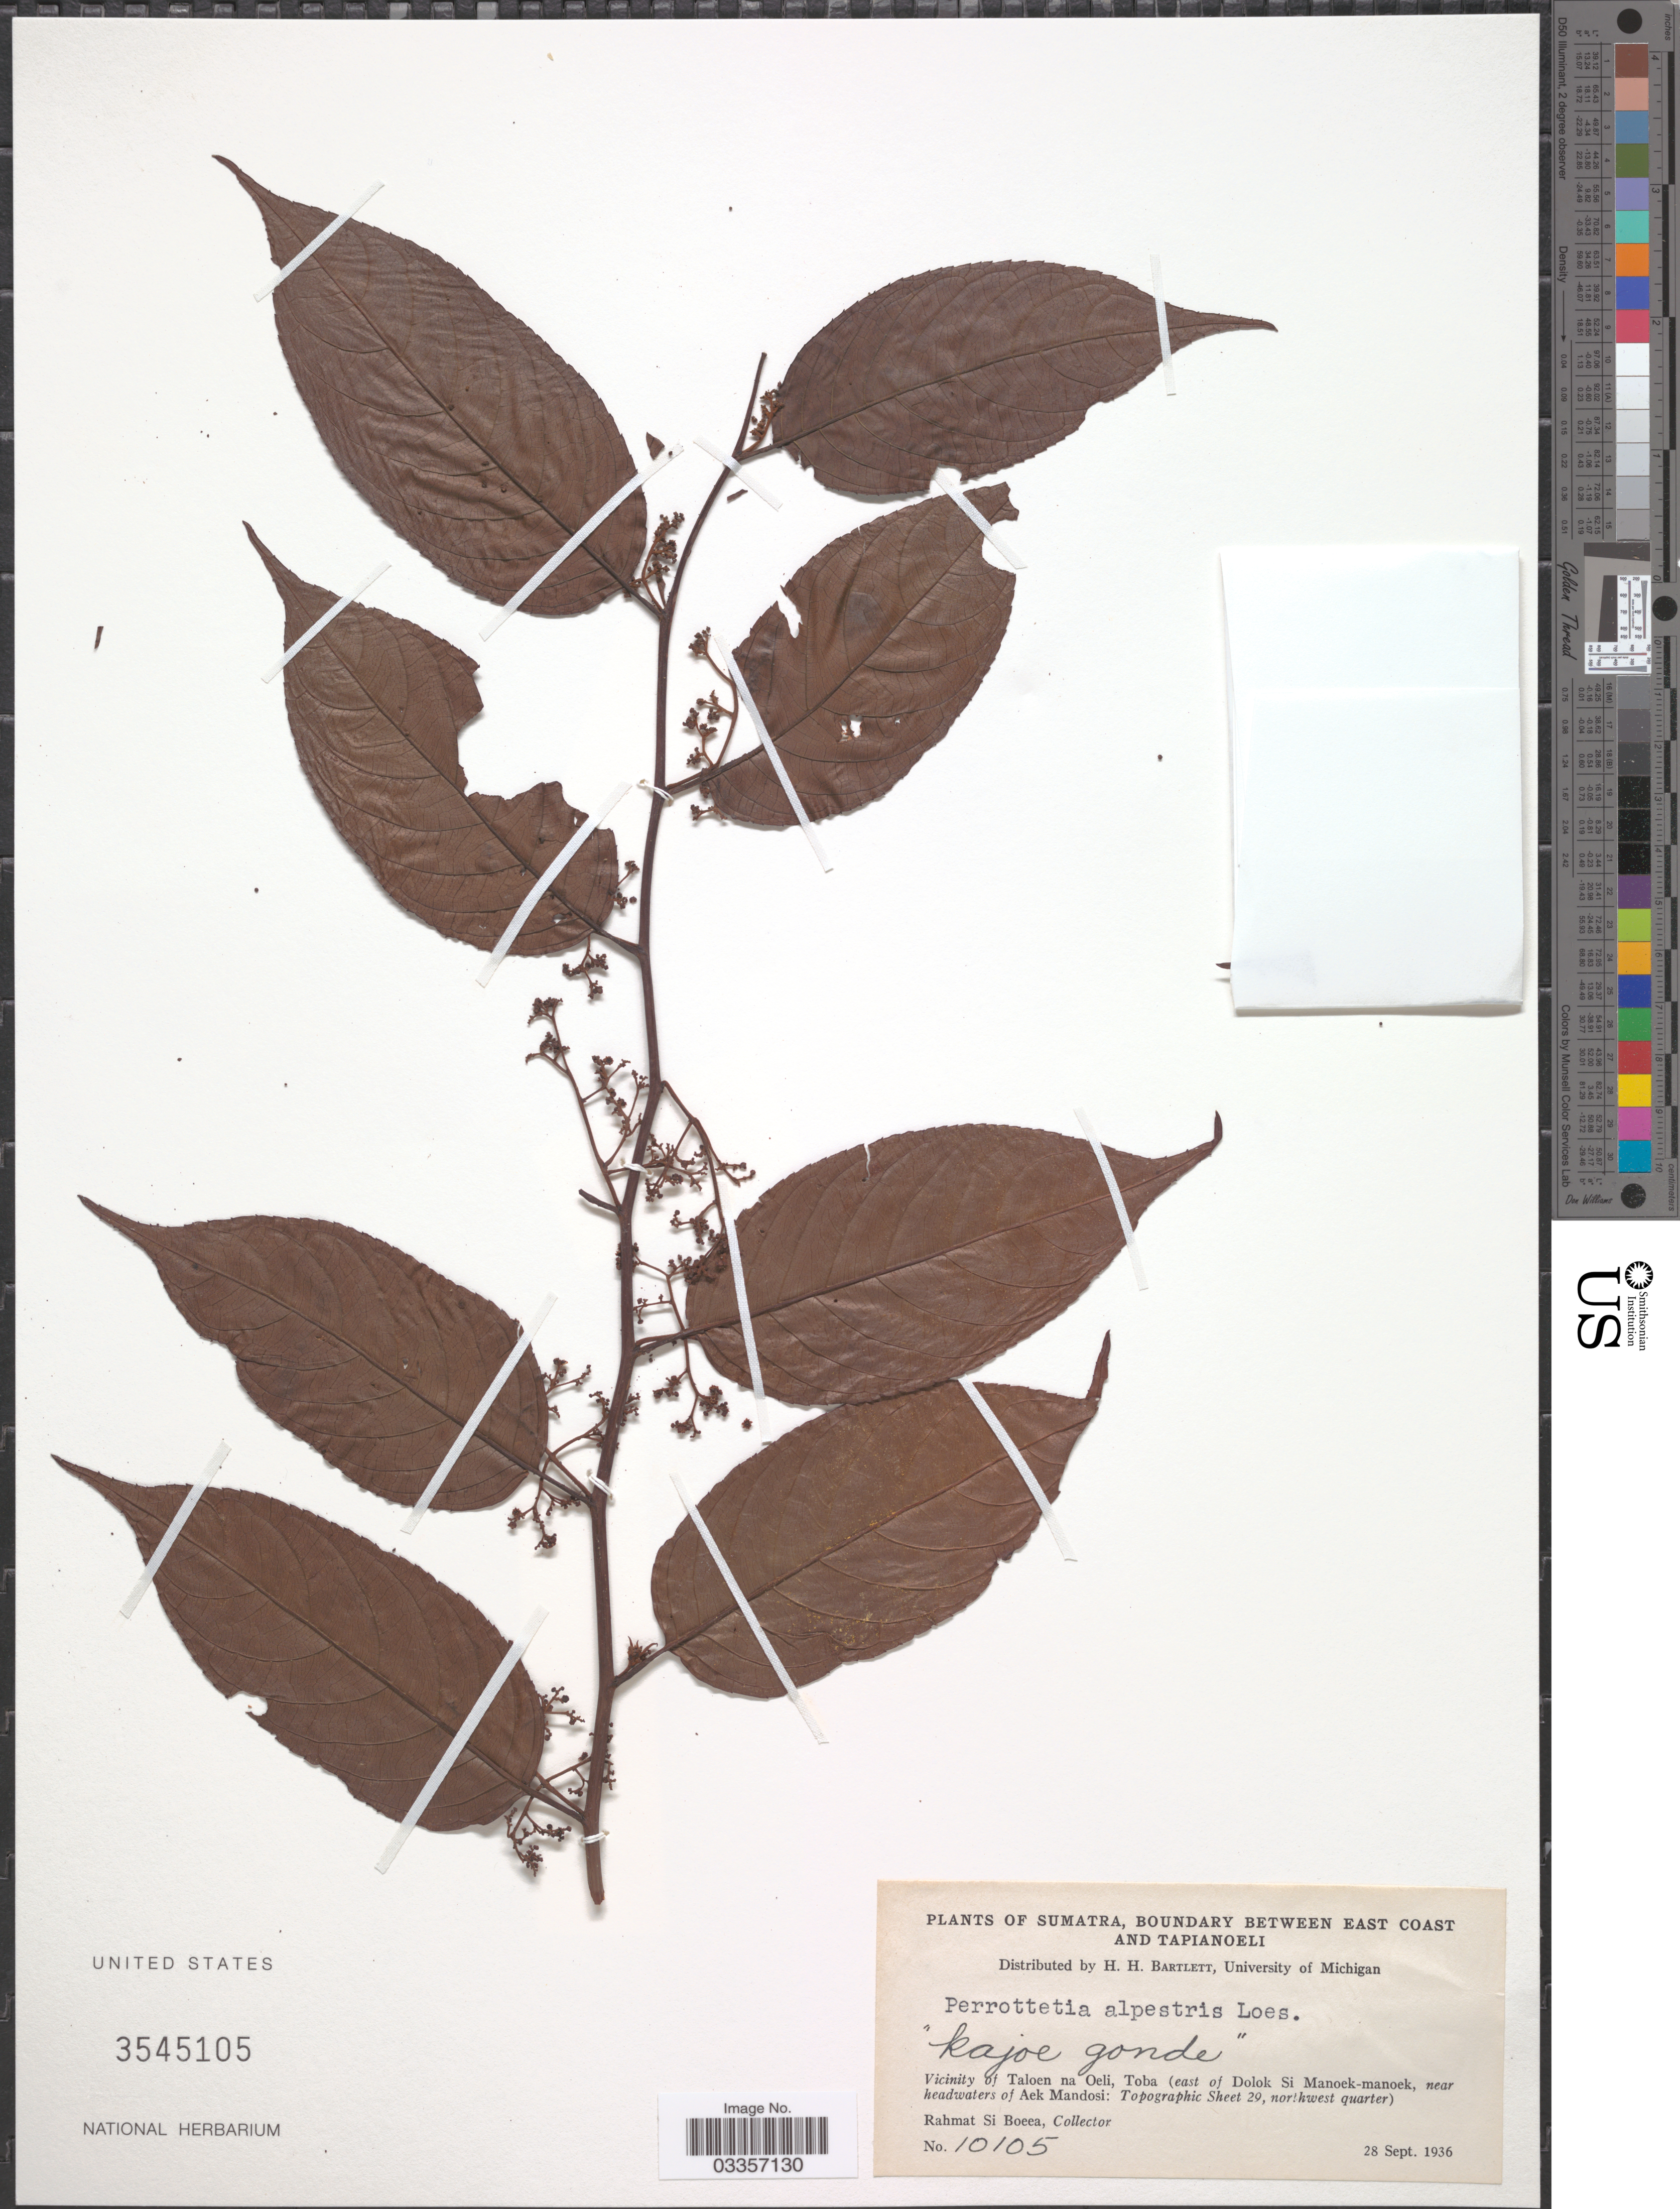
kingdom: Plantae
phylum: Tracheophyta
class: Magnoliopsida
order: Huerteales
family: Dipentodontaceae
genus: Perrottetia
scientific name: Perrottetia alpestris subsp. alpestris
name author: (Blume) Loes.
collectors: Rahmat Si Boeea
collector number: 10105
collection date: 1936-09-28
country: Indonesia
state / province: Sumatra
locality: Boundary between East Coast and Tapianoeli, Vicinity of Taloen na Oeili, Toba (east of Dolok Si Manoek-manoek, near headwaters of Aek Mandosi: Topographic Sheet 29, northeast quarter).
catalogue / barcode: US 3545105